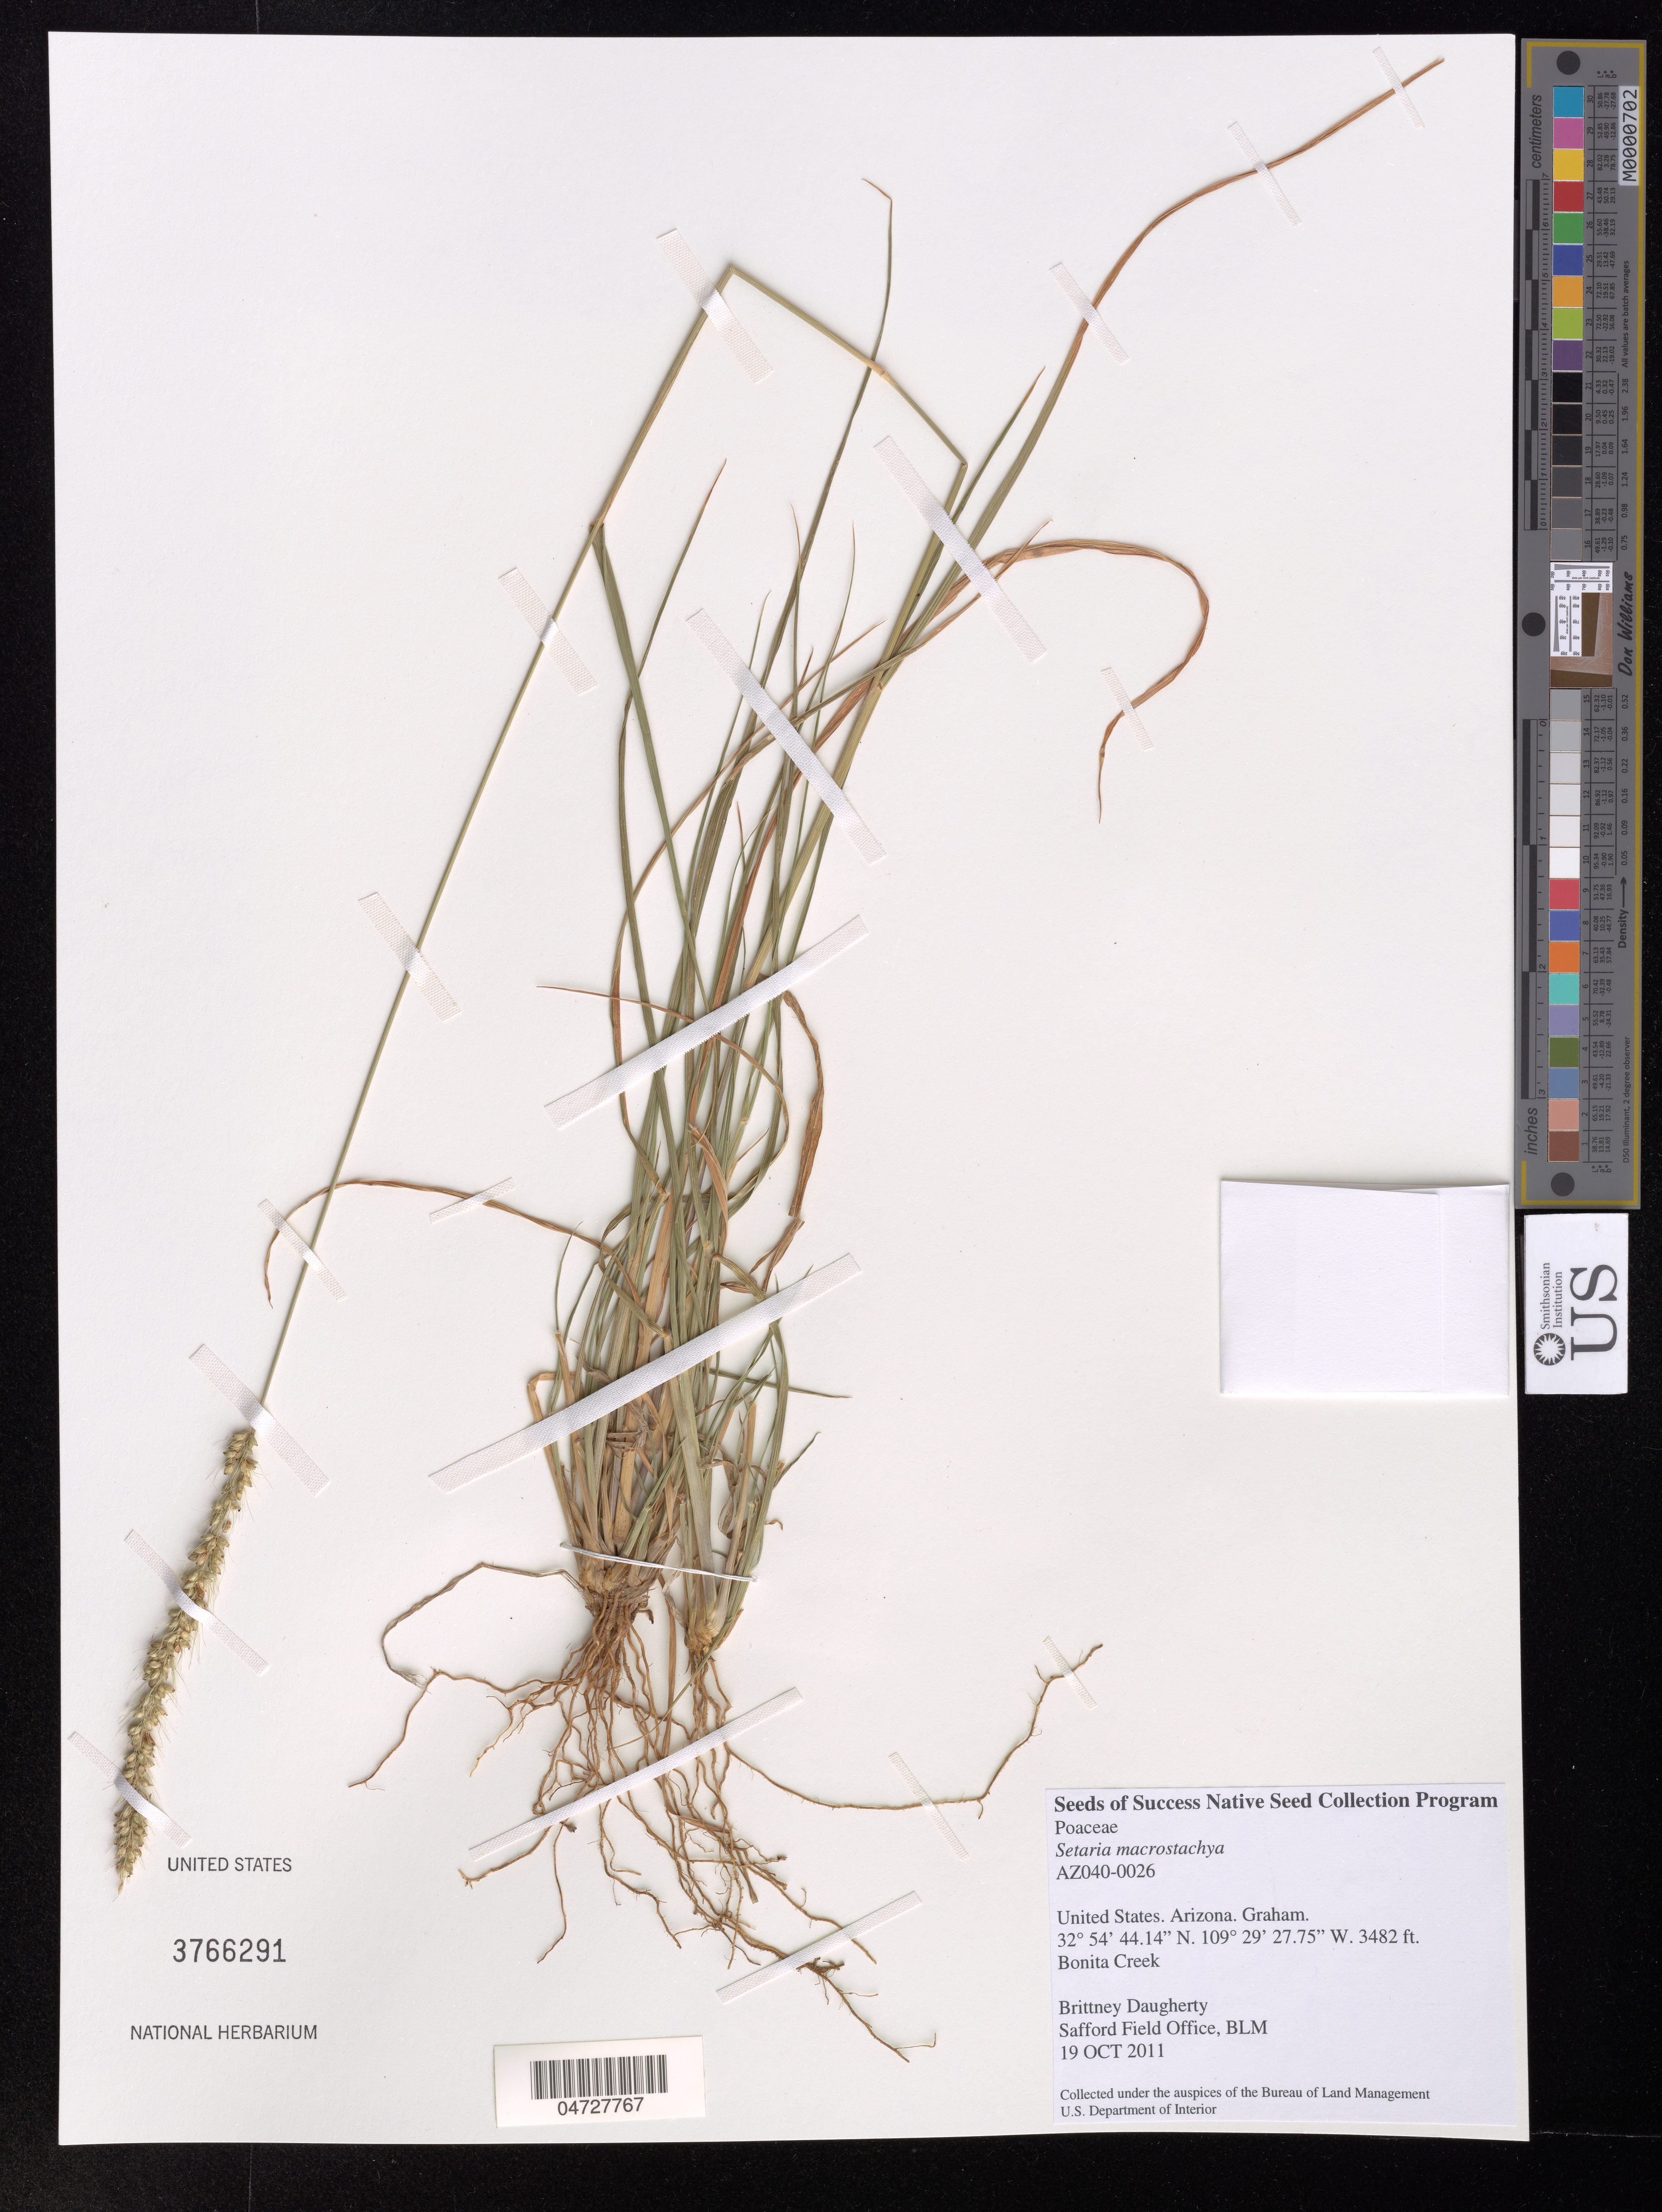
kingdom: Plantae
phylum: Tracheophyta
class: Liliopsida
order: Poales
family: Poaceae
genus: Setaria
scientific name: Setaria macrostachya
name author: Kunth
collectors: B. Daugherty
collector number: AZ040-0026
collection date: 2011-10-19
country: United States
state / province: Arizona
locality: Graham. Bonita Creek.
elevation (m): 1061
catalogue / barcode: US 3766291